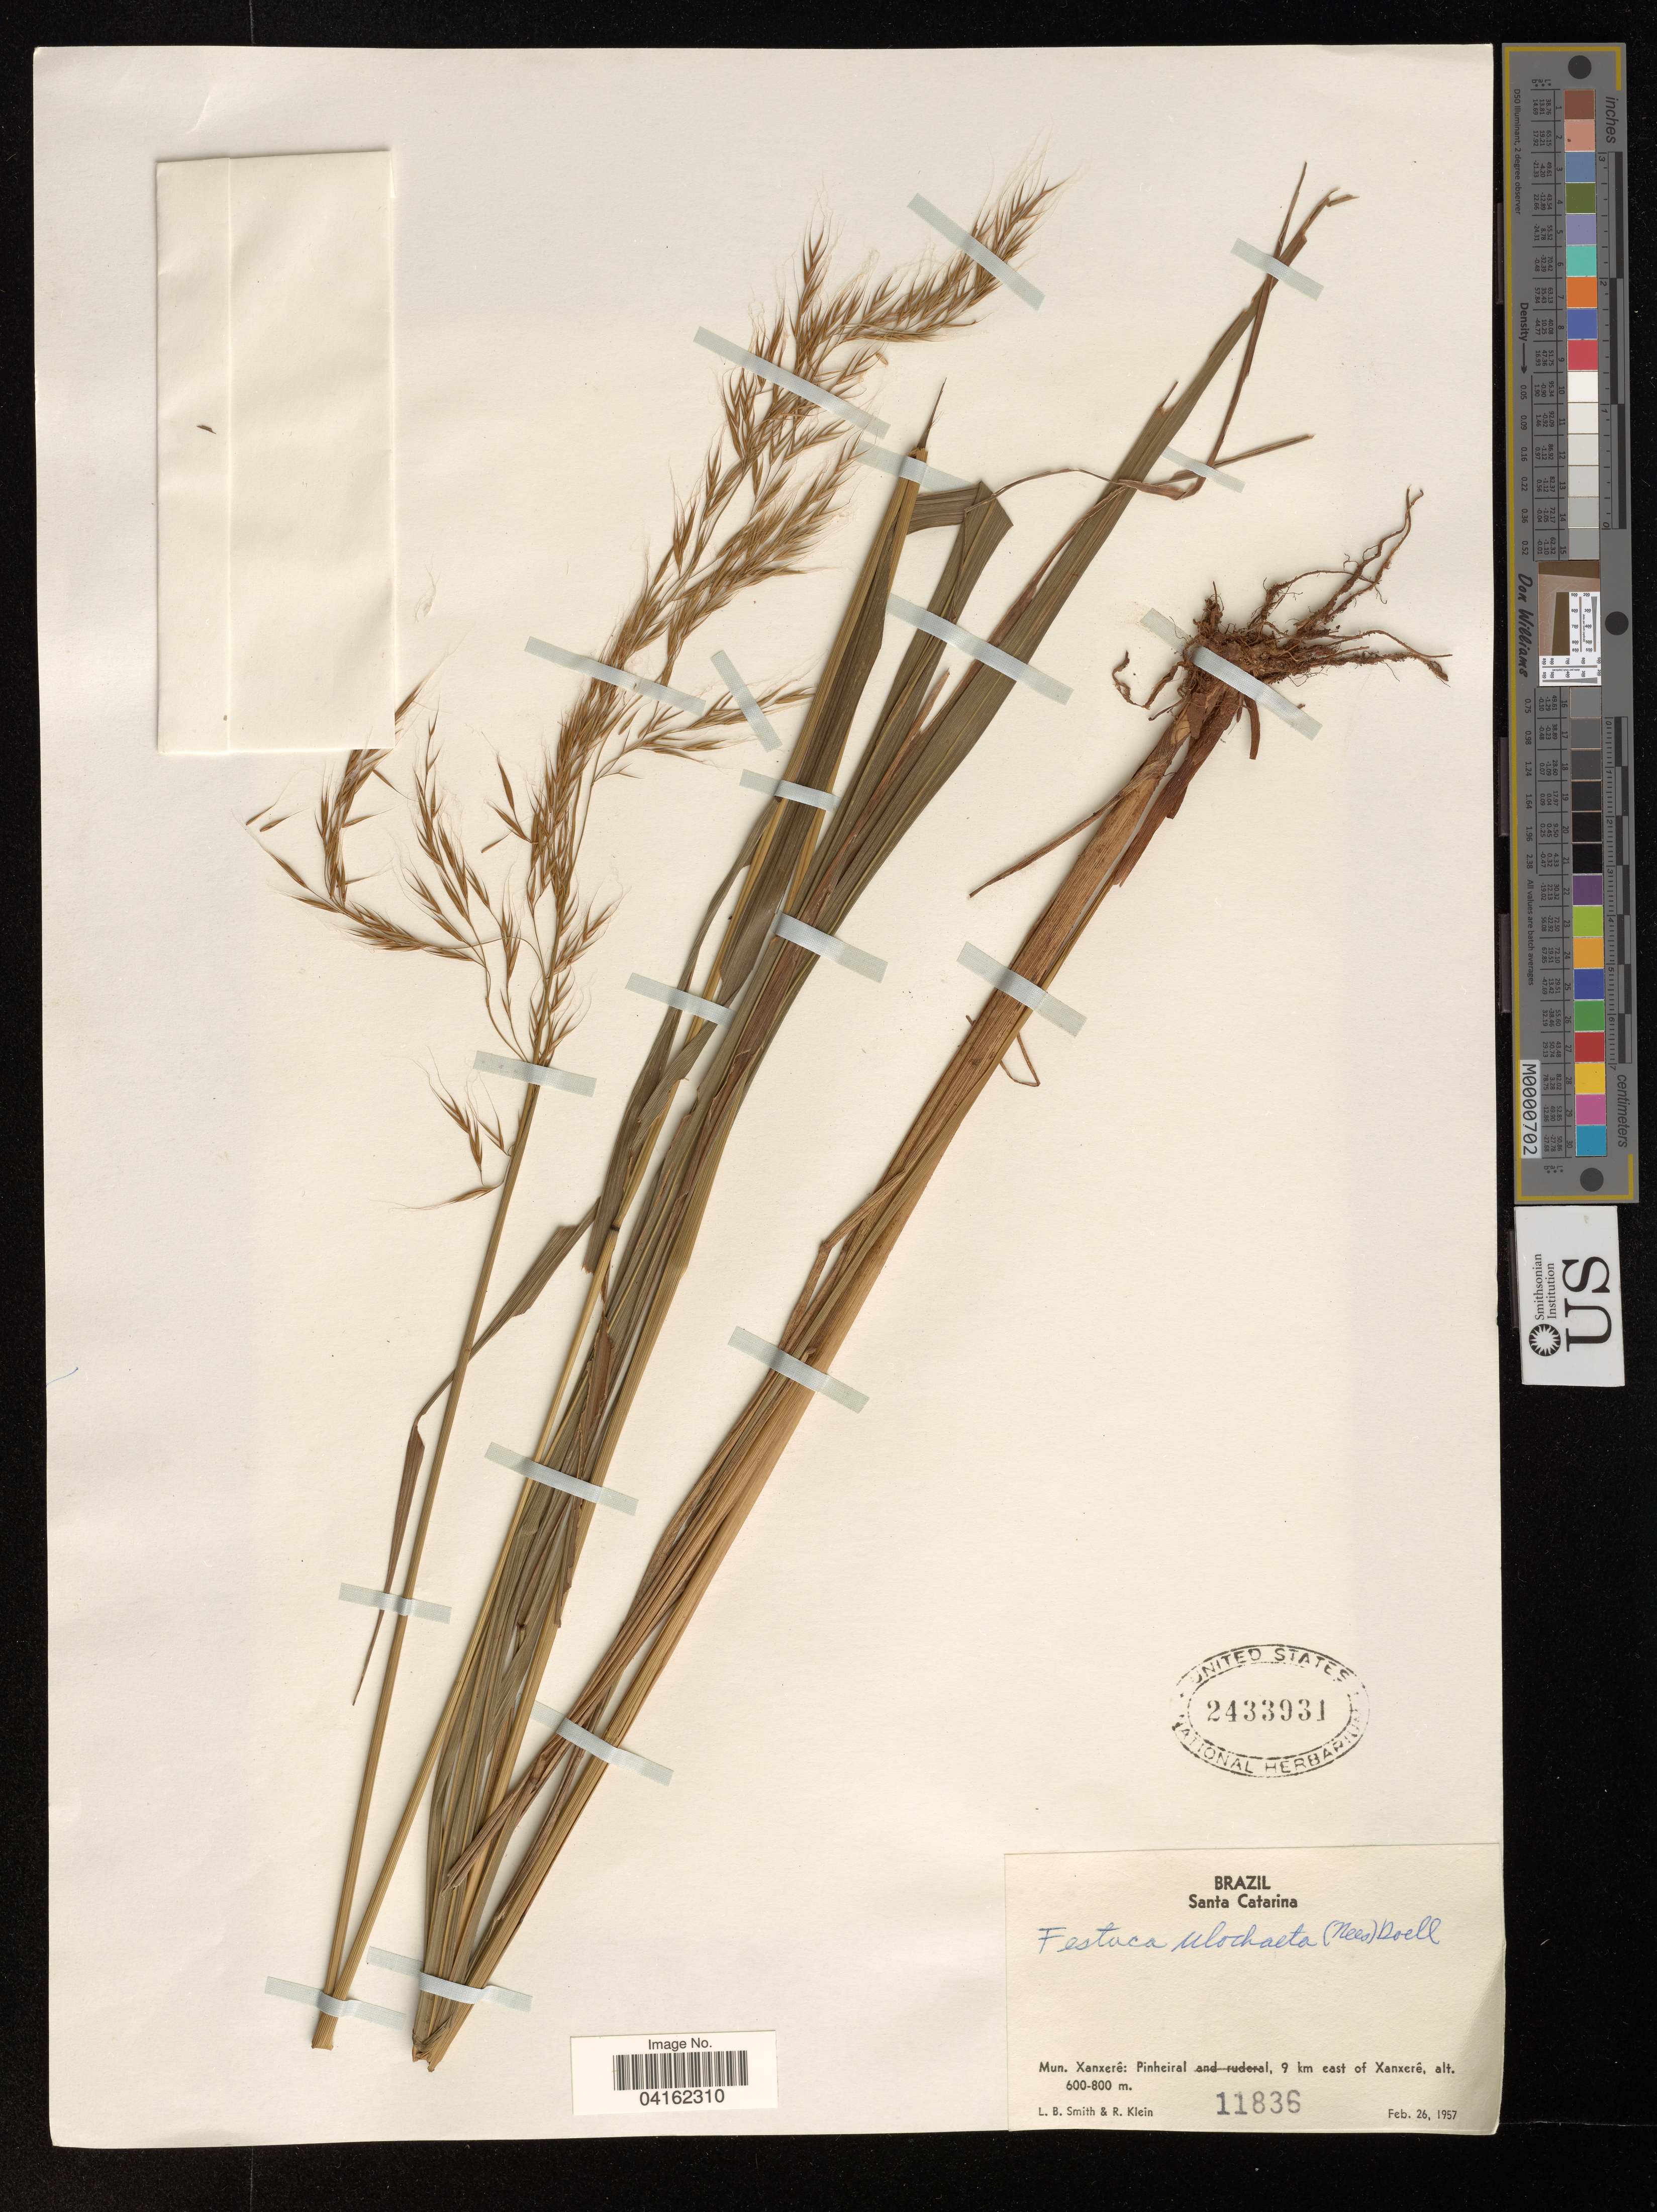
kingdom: Plantae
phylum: Tracheophyta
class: Liliopsida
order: Poales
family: Poaceae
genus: Festuca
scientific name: Festuca ulochaeta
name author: Nees ex Steud.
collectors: L. Smith & R. Klein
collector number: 11836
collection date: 1957-02-26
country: Brazil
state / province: Santa Catarina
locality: Mun. Xanxerê: Pinheiral, 9 km east of Xanxerê.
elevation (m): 600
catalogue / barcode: US 2433931